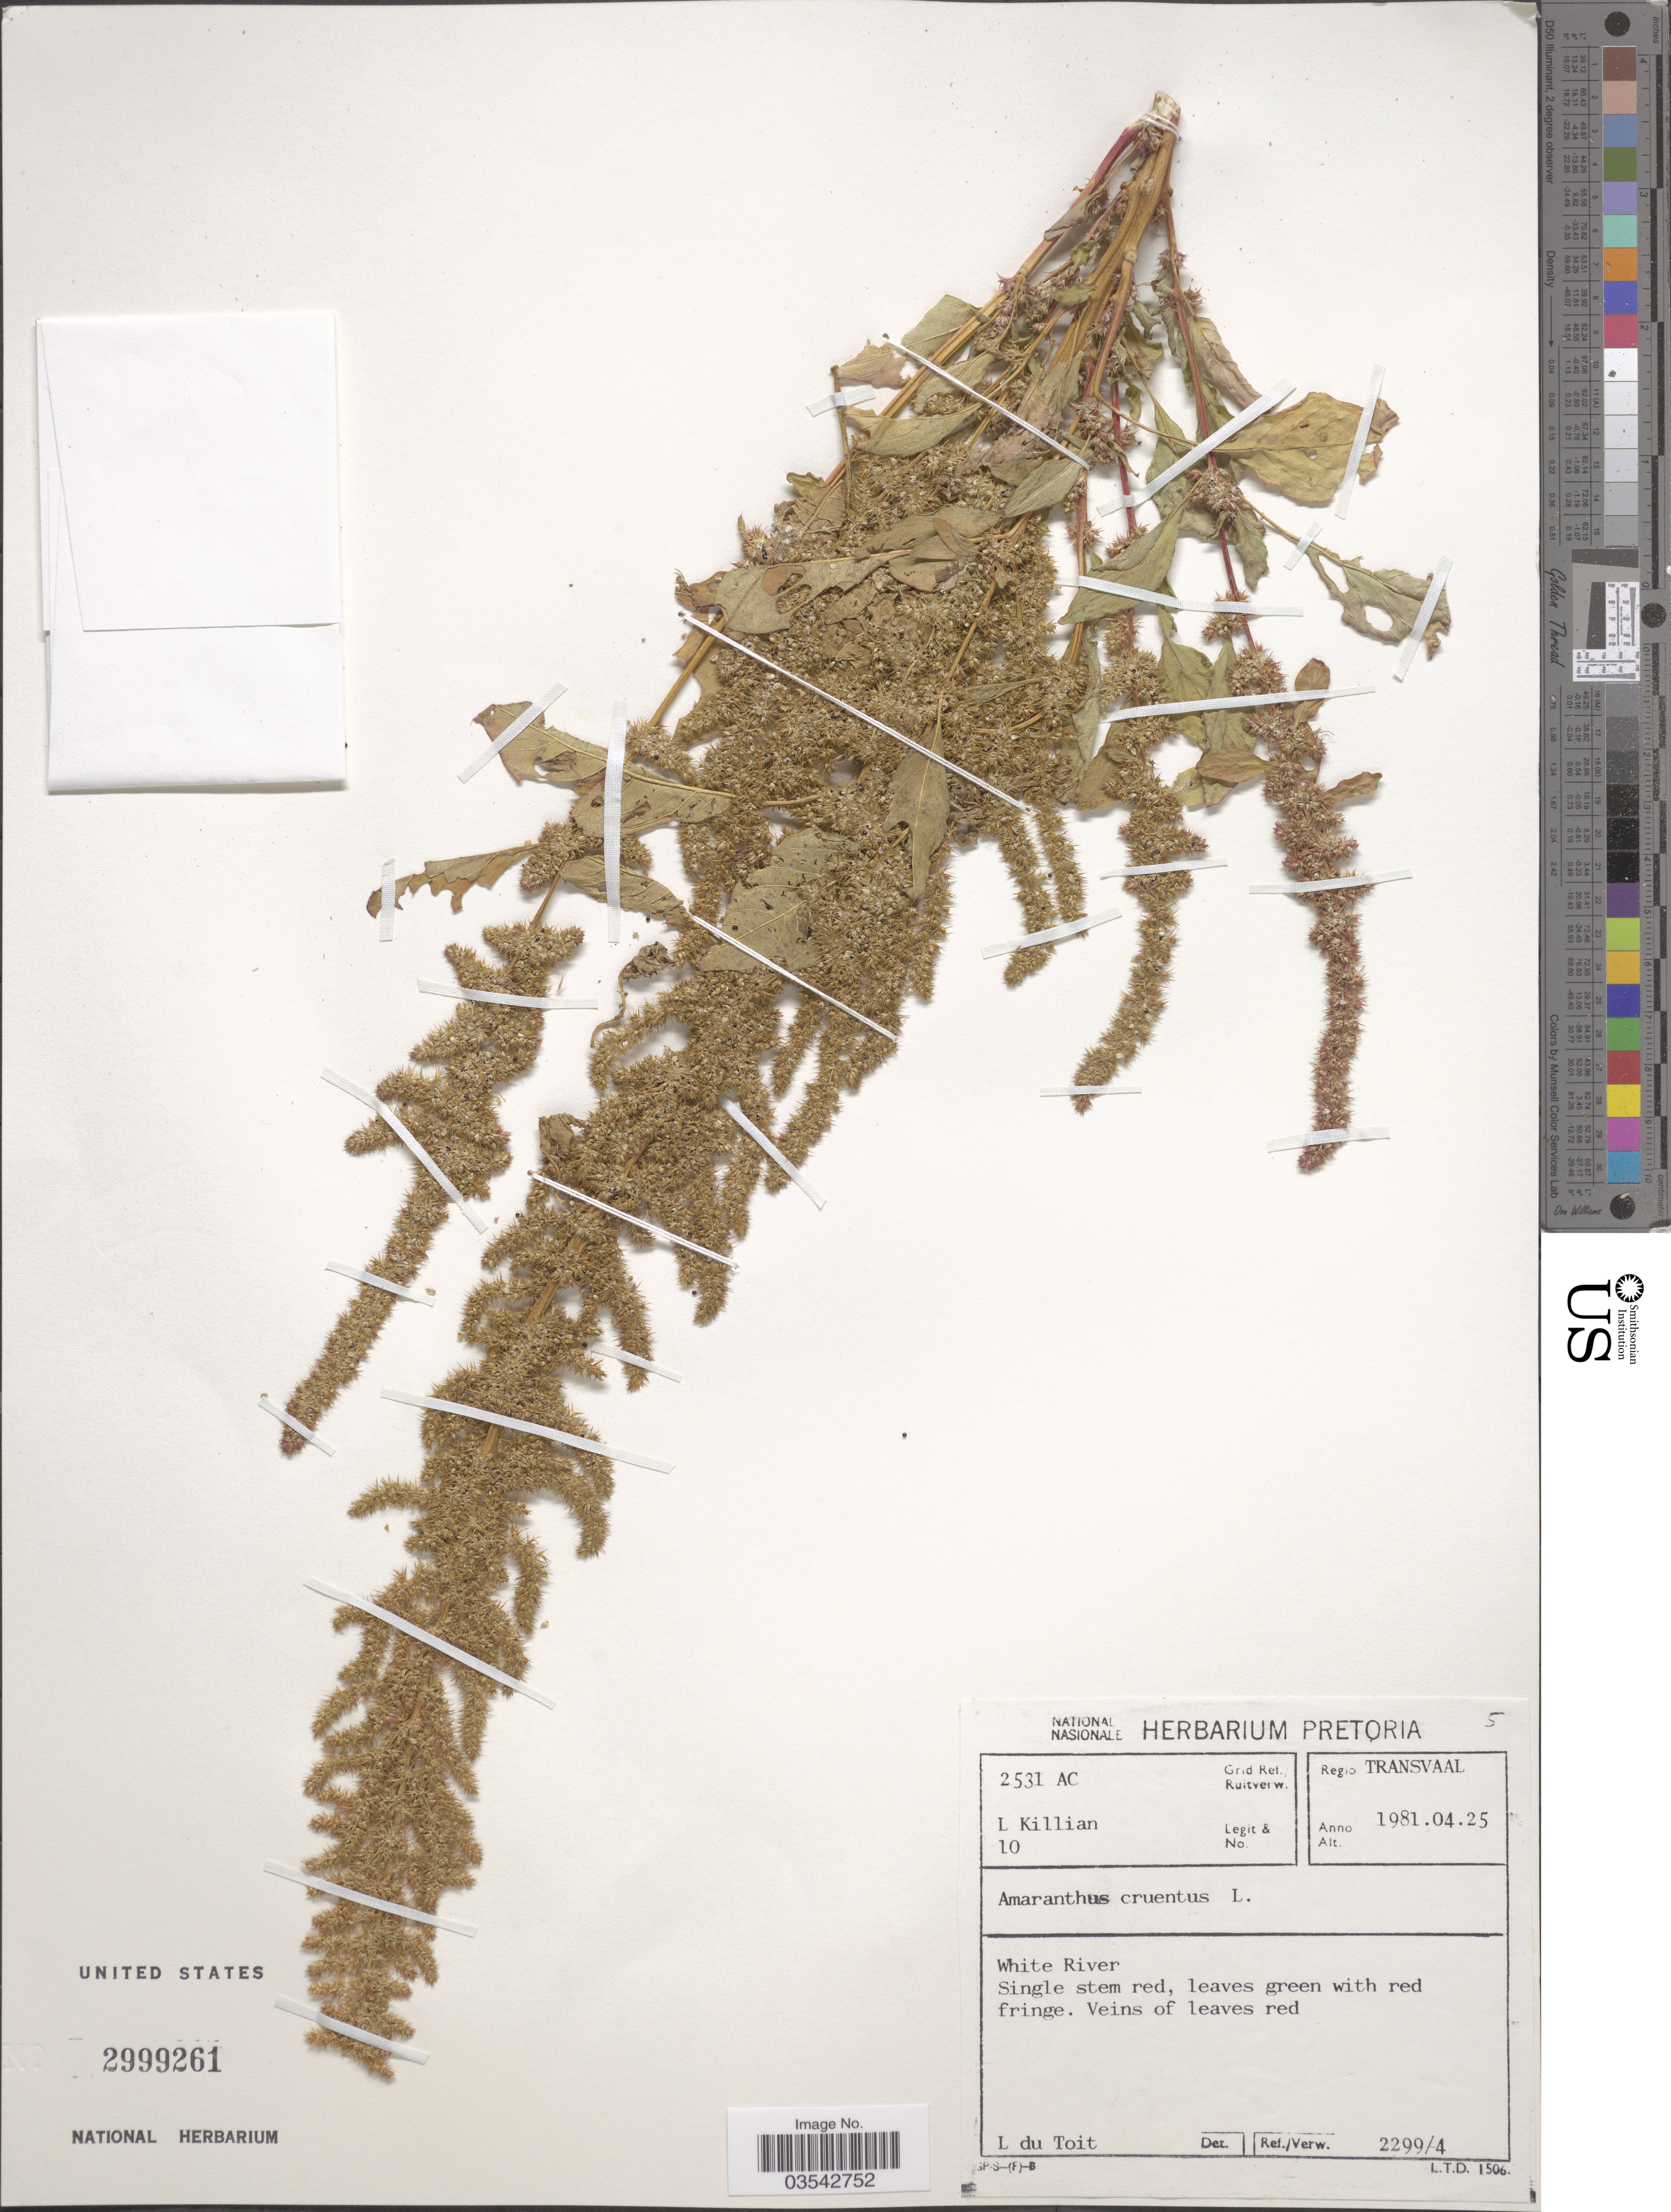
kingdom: Plantae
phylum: Tracheophyta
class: Magnoliopsida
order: Caryophyllales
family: Amaranthaceae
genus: Amaranthus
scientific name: Amaranthus cruentus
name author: L.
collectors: L. Killian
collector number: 10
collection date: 1981-04-25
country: South Africa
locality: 2531 AC Grid Ref./ Ruitverw. Regio Transvaal. White River.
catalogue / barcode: US 2999261